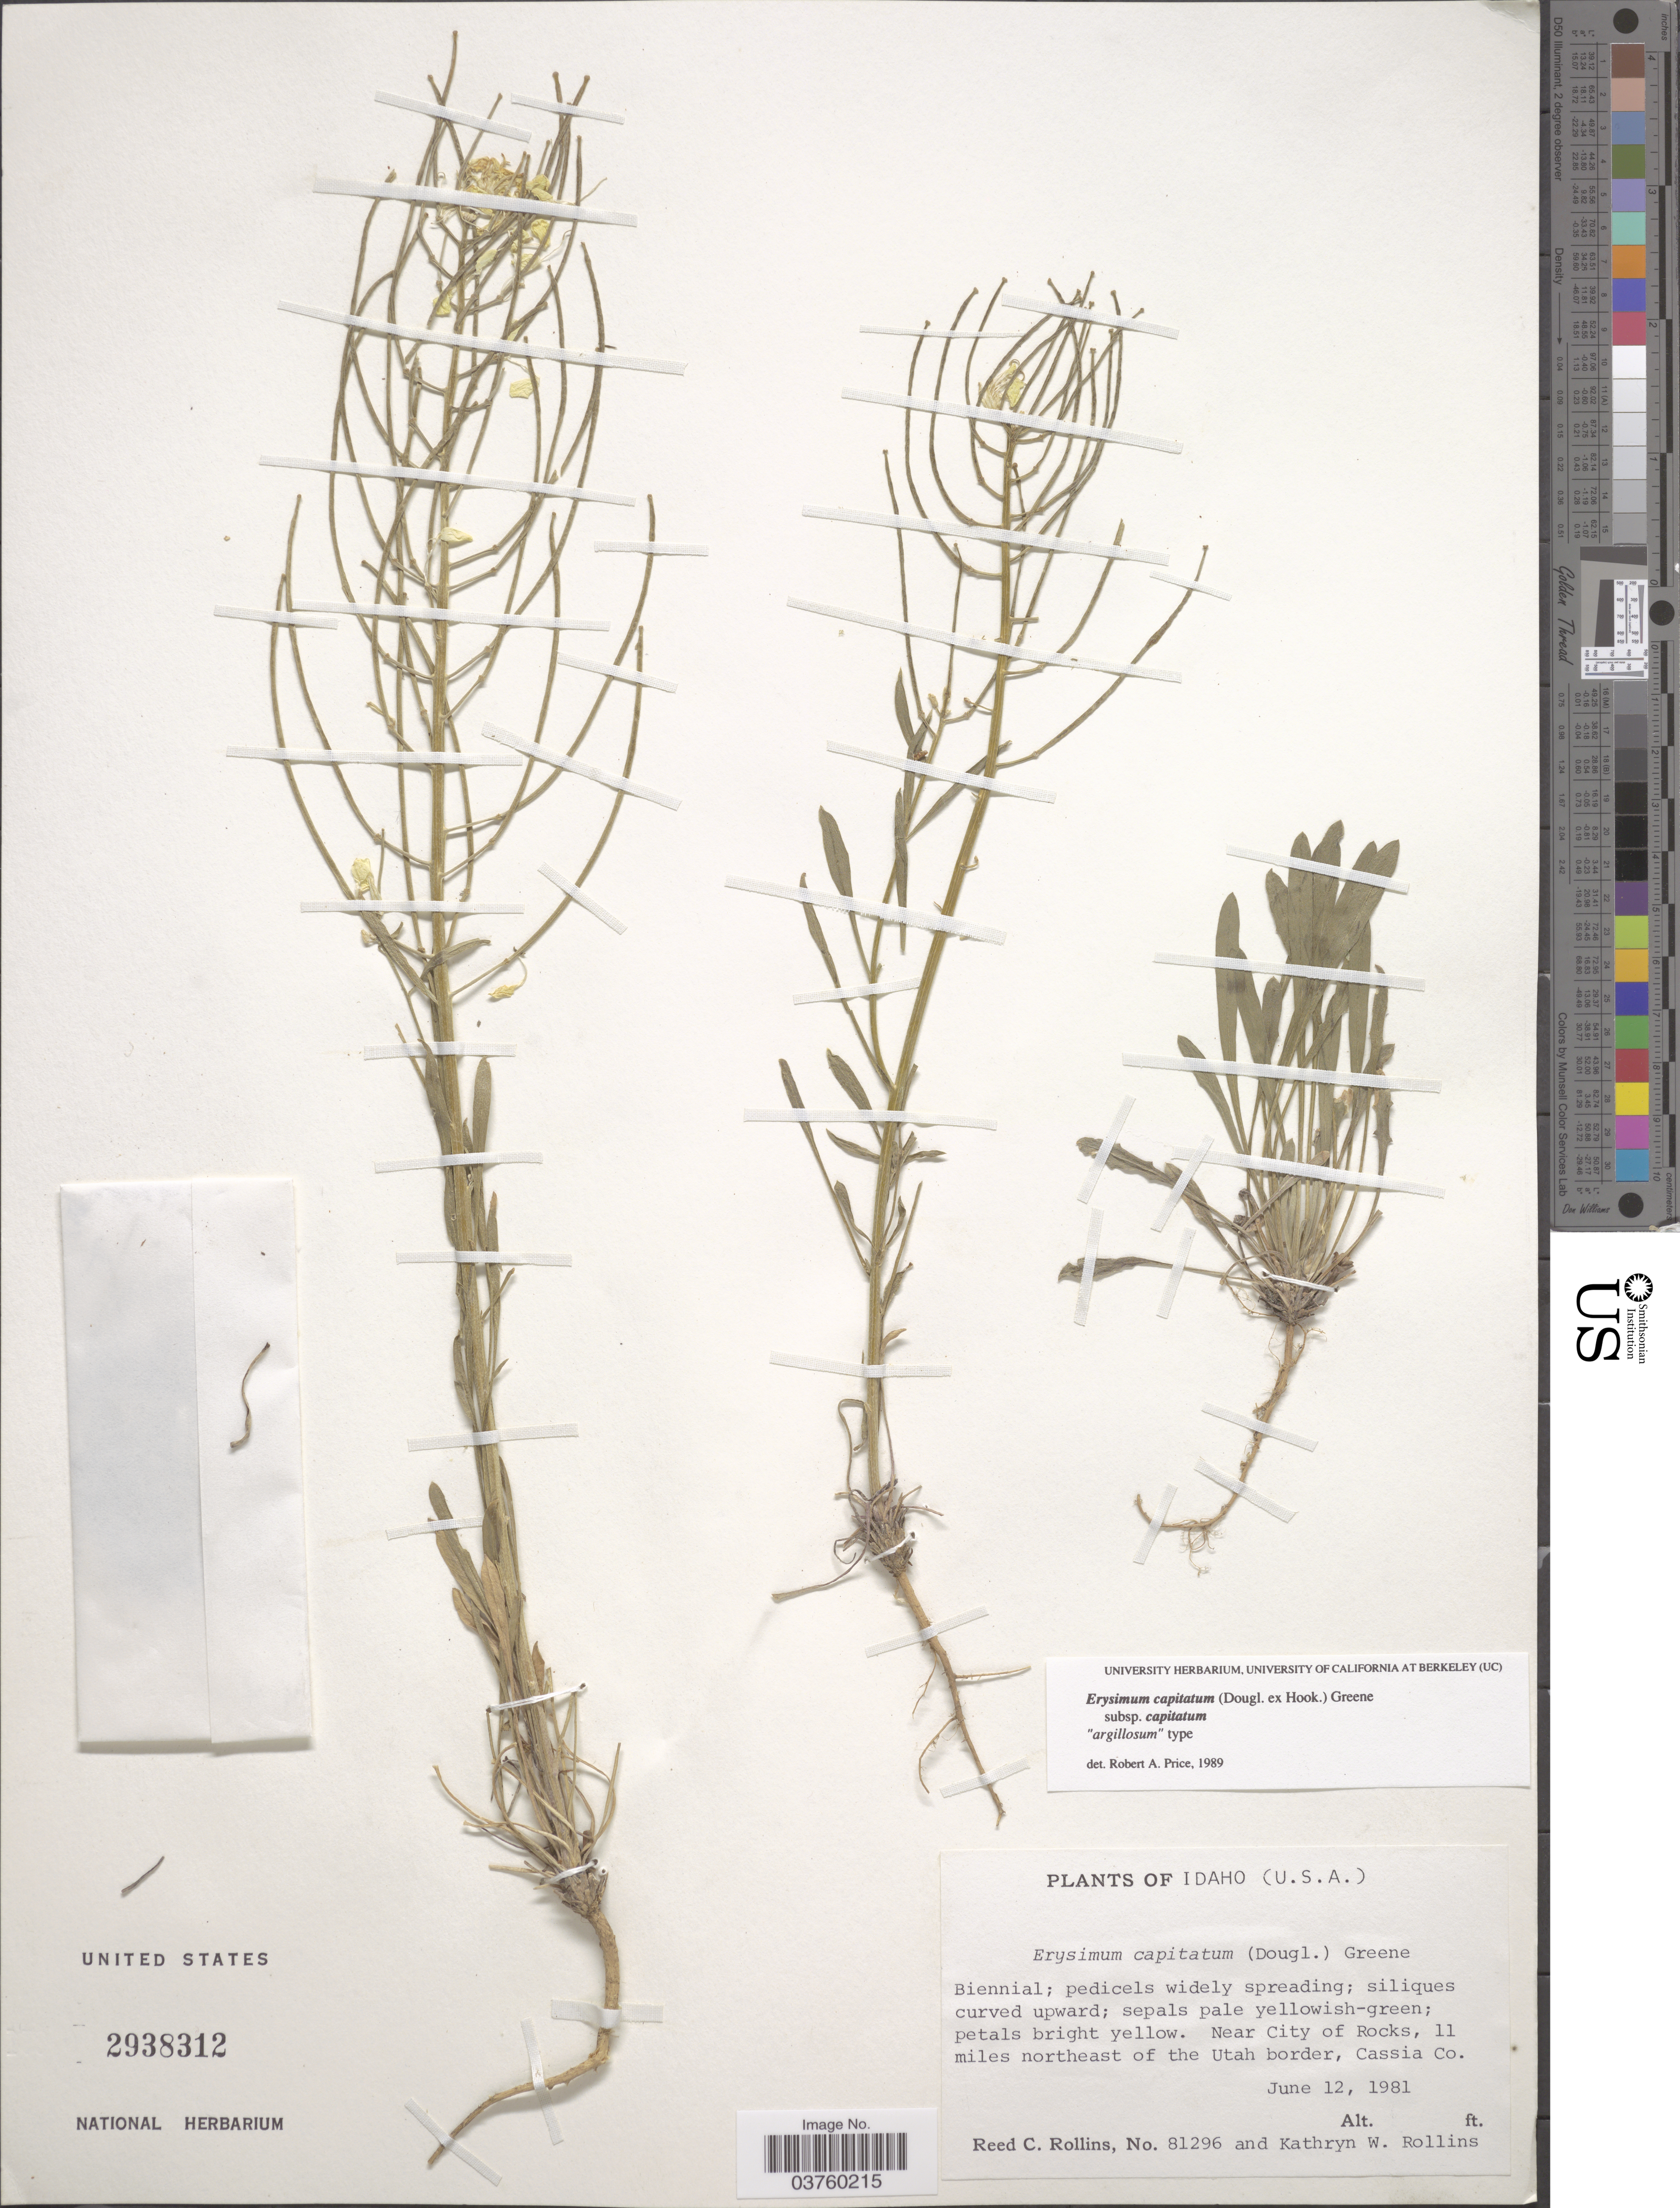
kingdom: Plantae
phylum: Tracheophyta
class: Magnoliopsida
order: Brassicales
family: Brassicaceae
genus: Erysimum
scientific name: Erysimum capitatum subsp. capitatum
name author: (Douglas ex Hook.) Greene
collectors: R. C. Rollins & K. W. Rollins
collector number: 81296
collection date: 1981-06-12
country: United States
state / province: Idaho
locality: Near City of Rocks, 11 miles northeast of the Utah border, Cassia Co.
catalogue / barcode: US 2938312